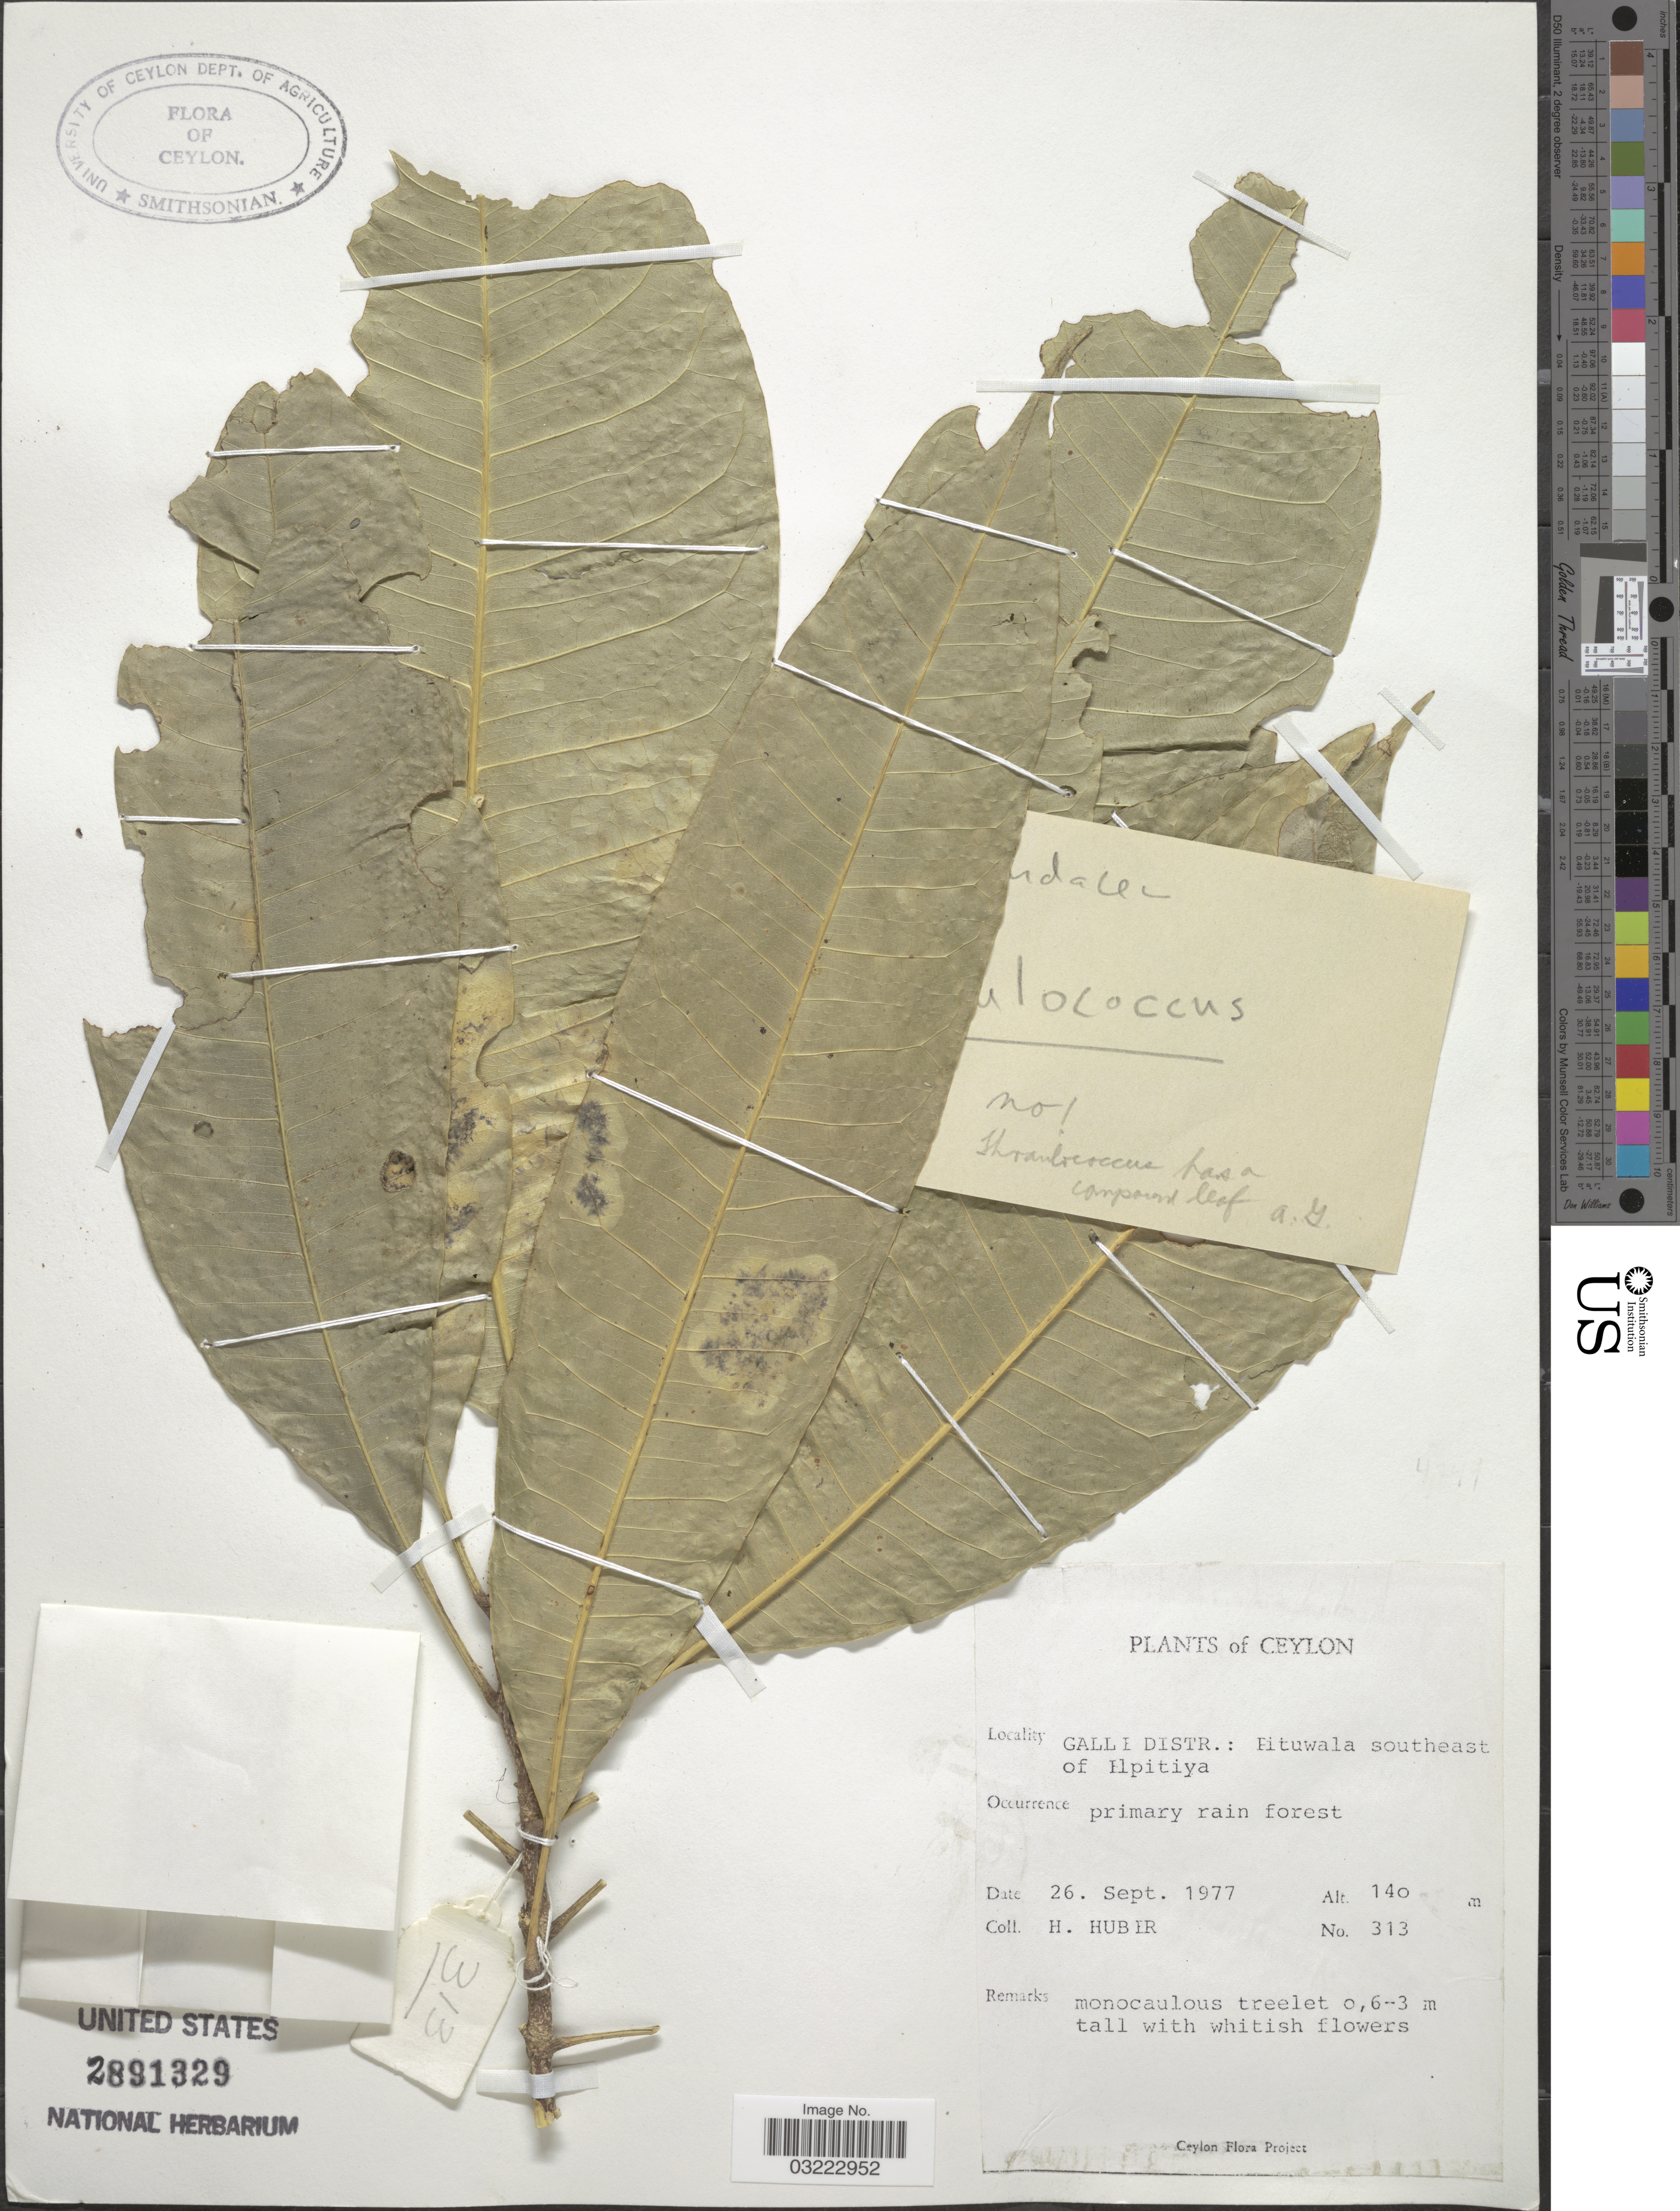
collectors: H. Huber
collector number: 313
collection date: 1977-09-26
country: Sri Lanka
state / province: Southern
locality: Ceylon. Galle Distr.: Pituwala southeast of Elpitiya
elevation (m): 140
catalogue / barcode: US 2891329